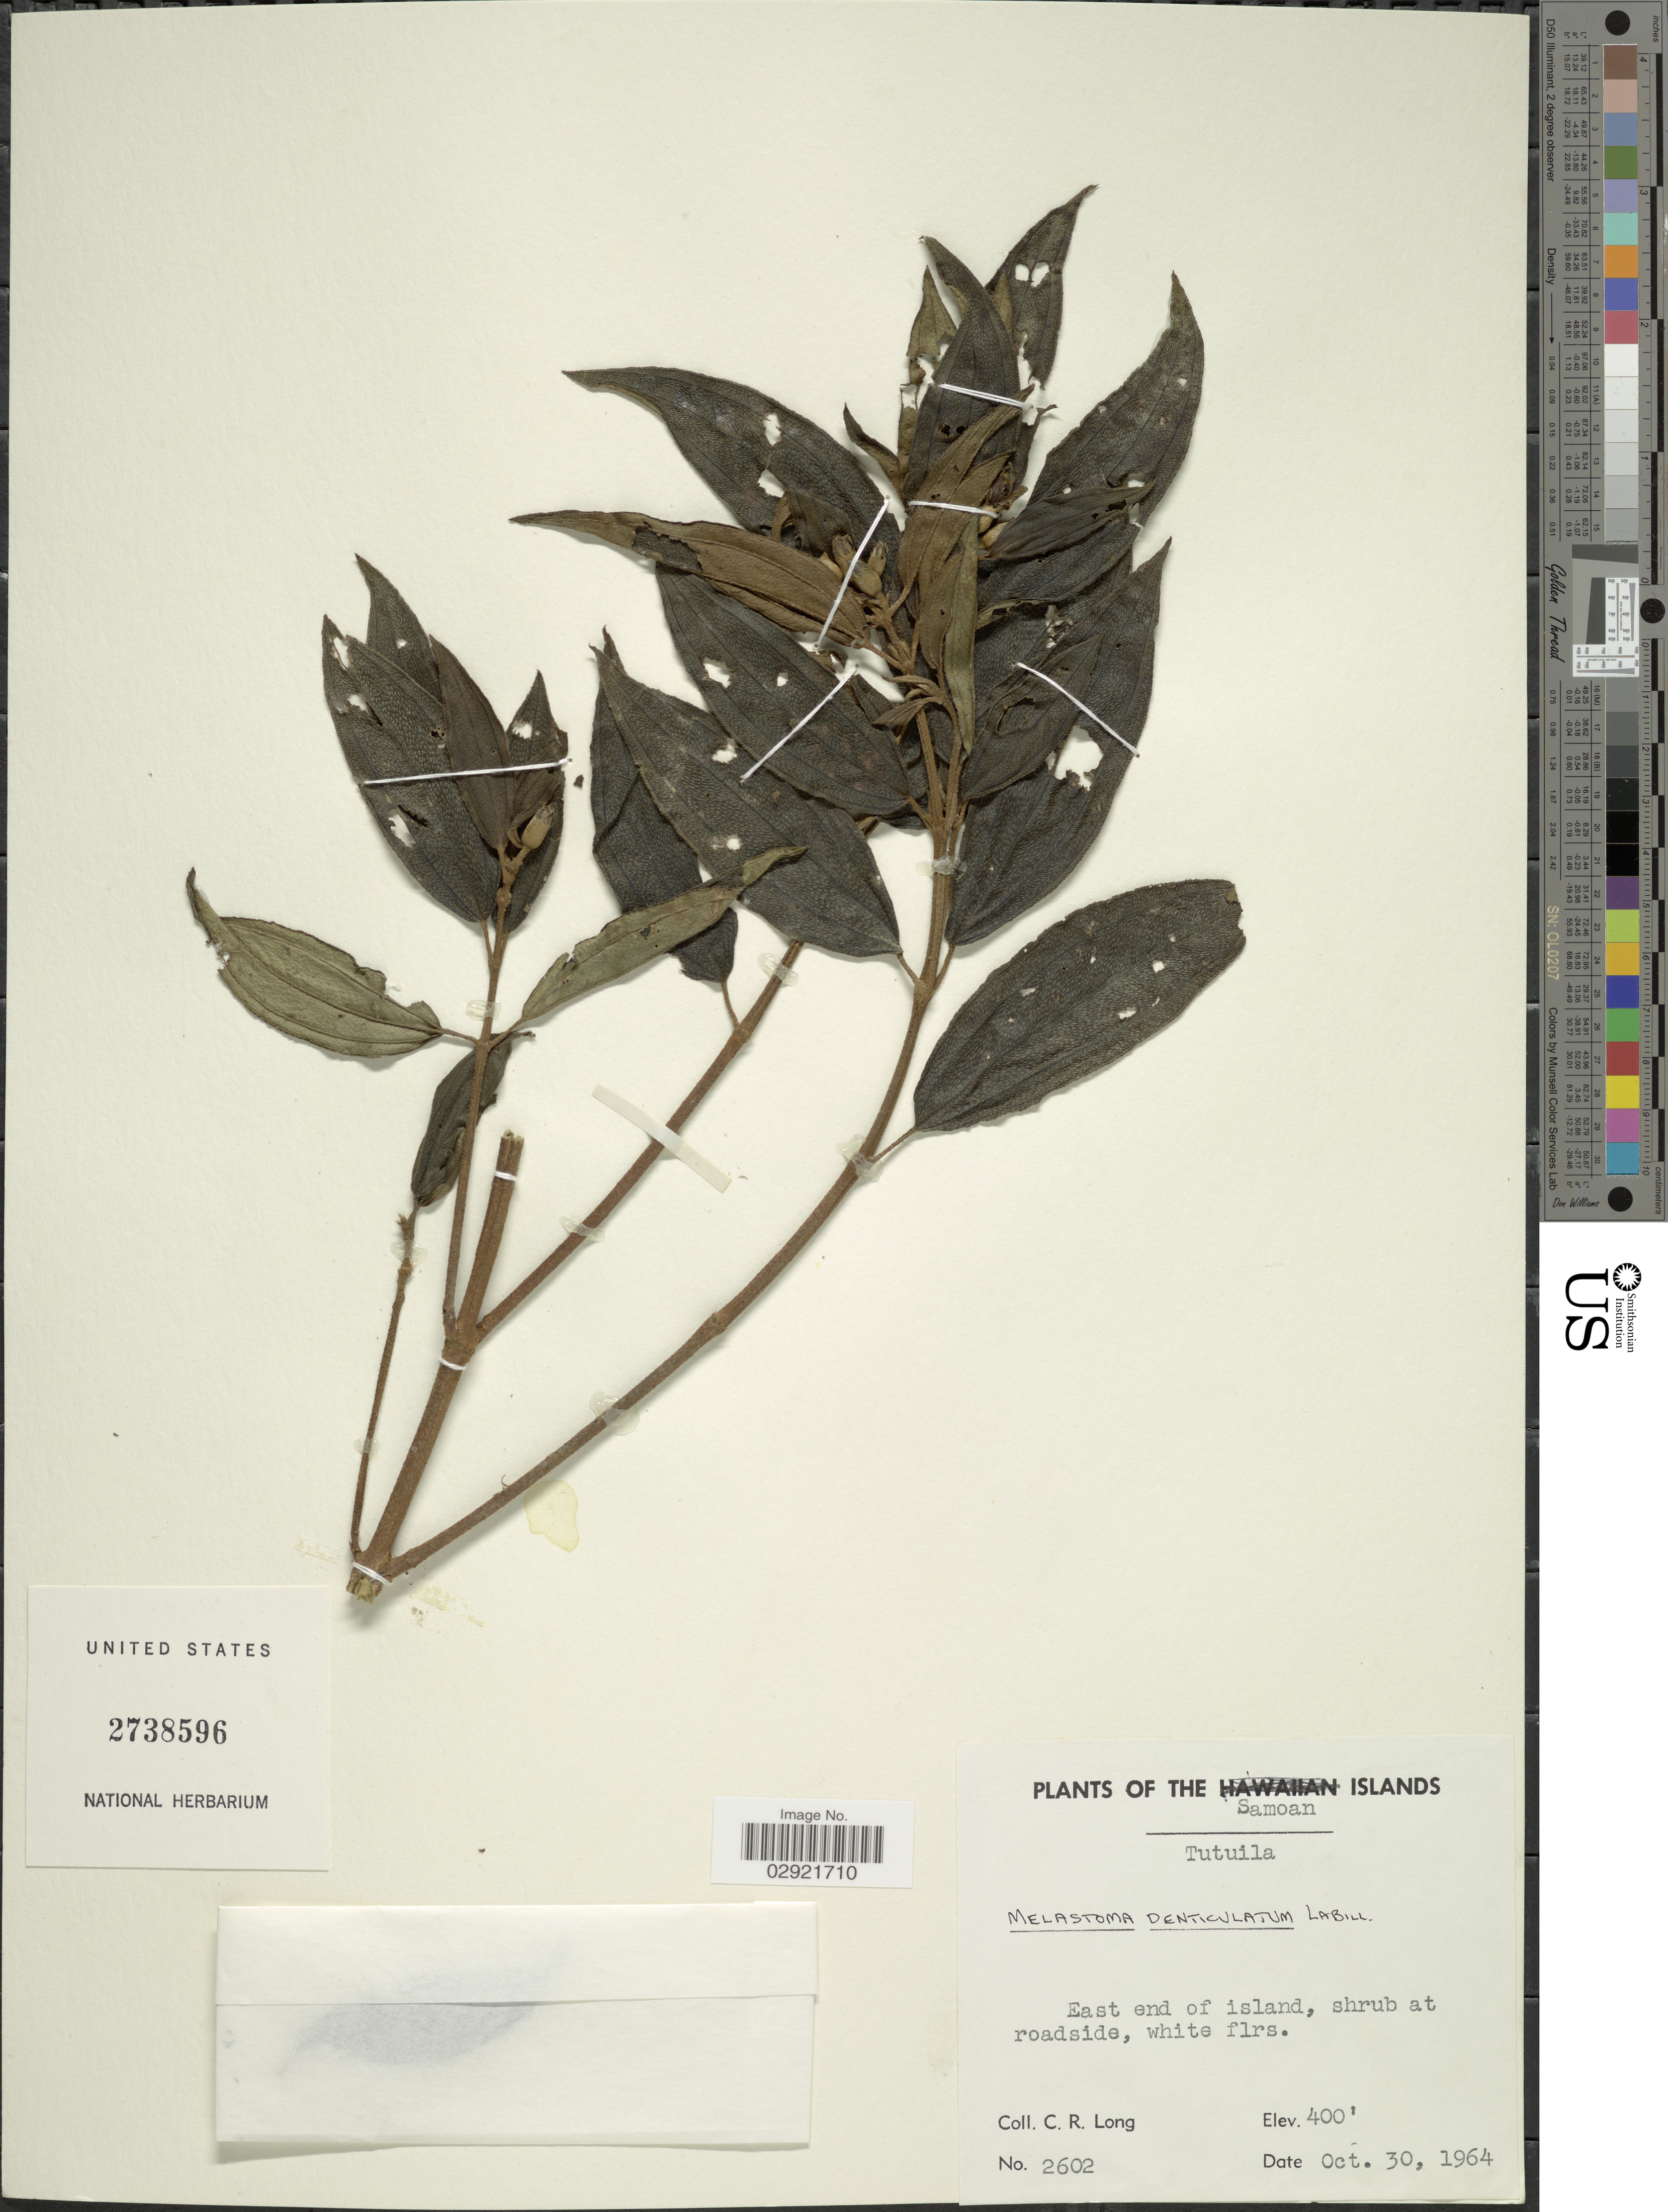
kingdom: Plantae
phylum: Tracheophyta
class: Magnoliopsida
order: Myrtales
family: Melastomataceae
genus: Melastoma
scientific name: Melastoma malabathricum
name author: L.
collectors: C. R. Long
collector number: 2602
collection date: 1964-10-30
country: American Samoa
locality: Tutuila. East end of island.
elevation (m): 122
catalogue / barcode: US 2738596